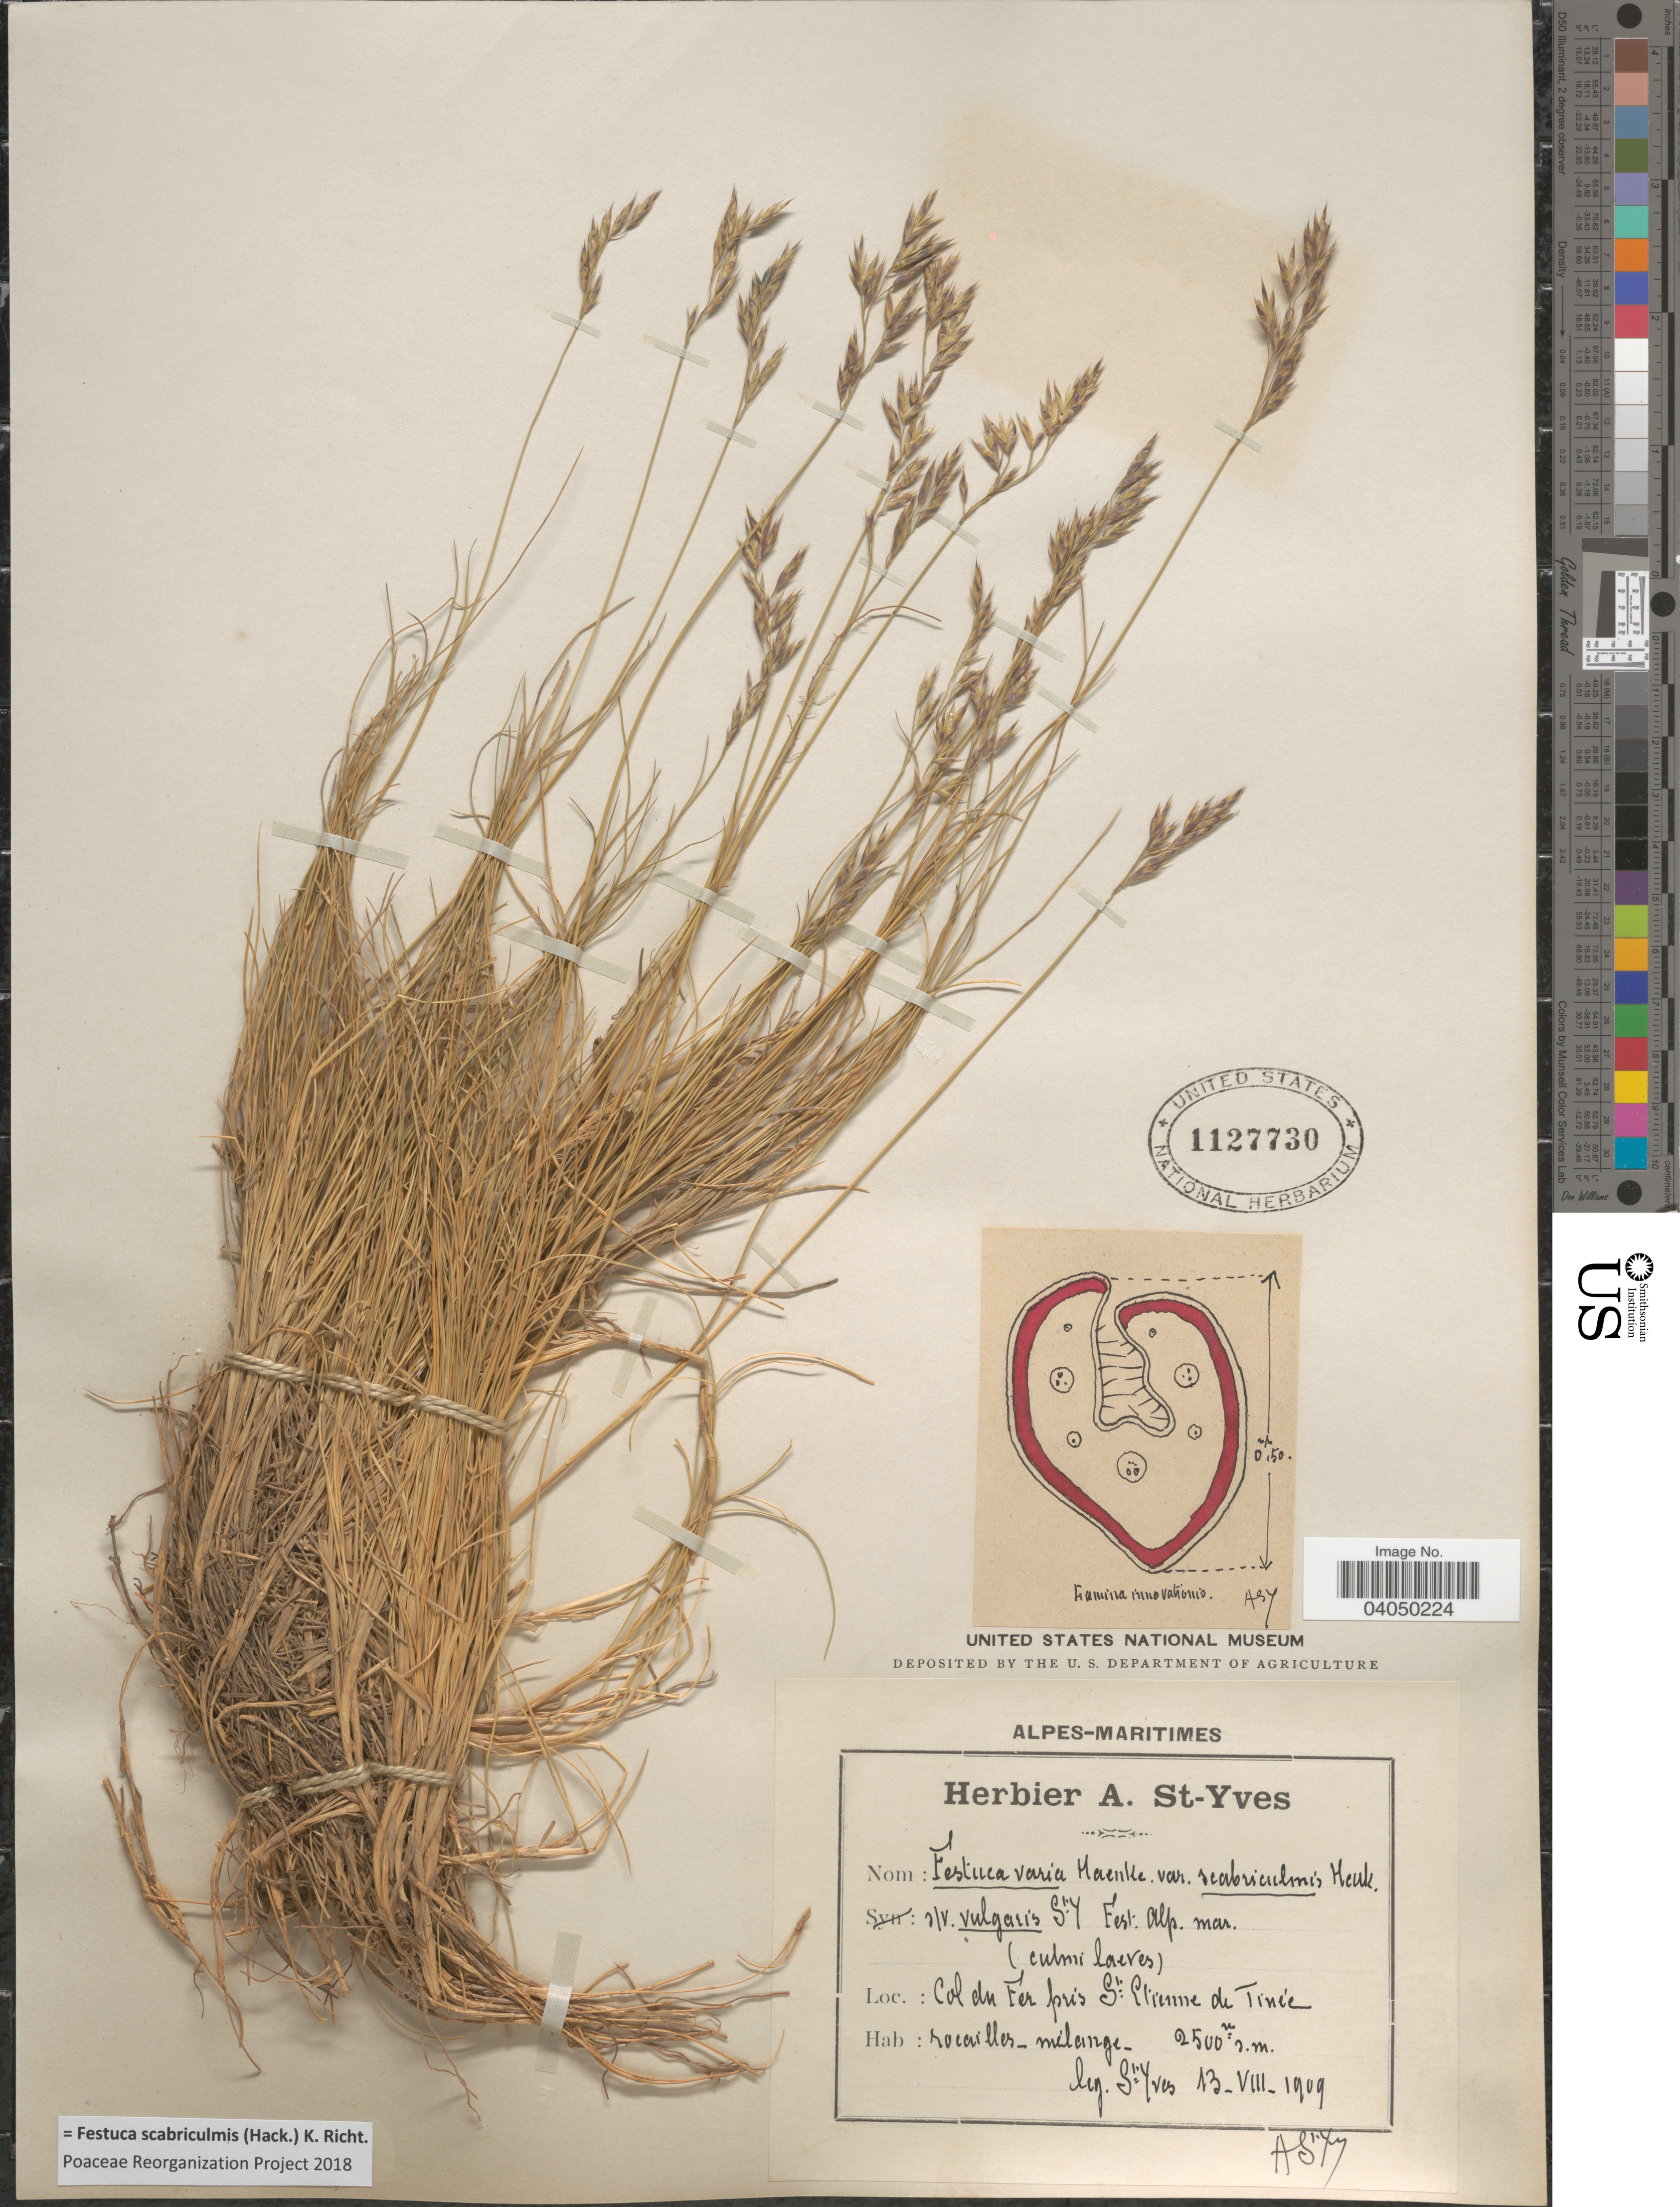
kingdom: Plantae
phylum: Tracheophyta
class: Liliopsida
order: Poales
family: Poaceae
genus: Festuca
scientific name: Festuca scabriculmis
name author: K. Richt.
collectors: A. Saint-Yves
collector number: AS77*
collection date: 1909-08-13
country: France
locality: Alpes-Maritimes. Col du Fer prés St. Etienne de Tinée.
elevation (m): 2500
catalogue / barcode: US 1127730